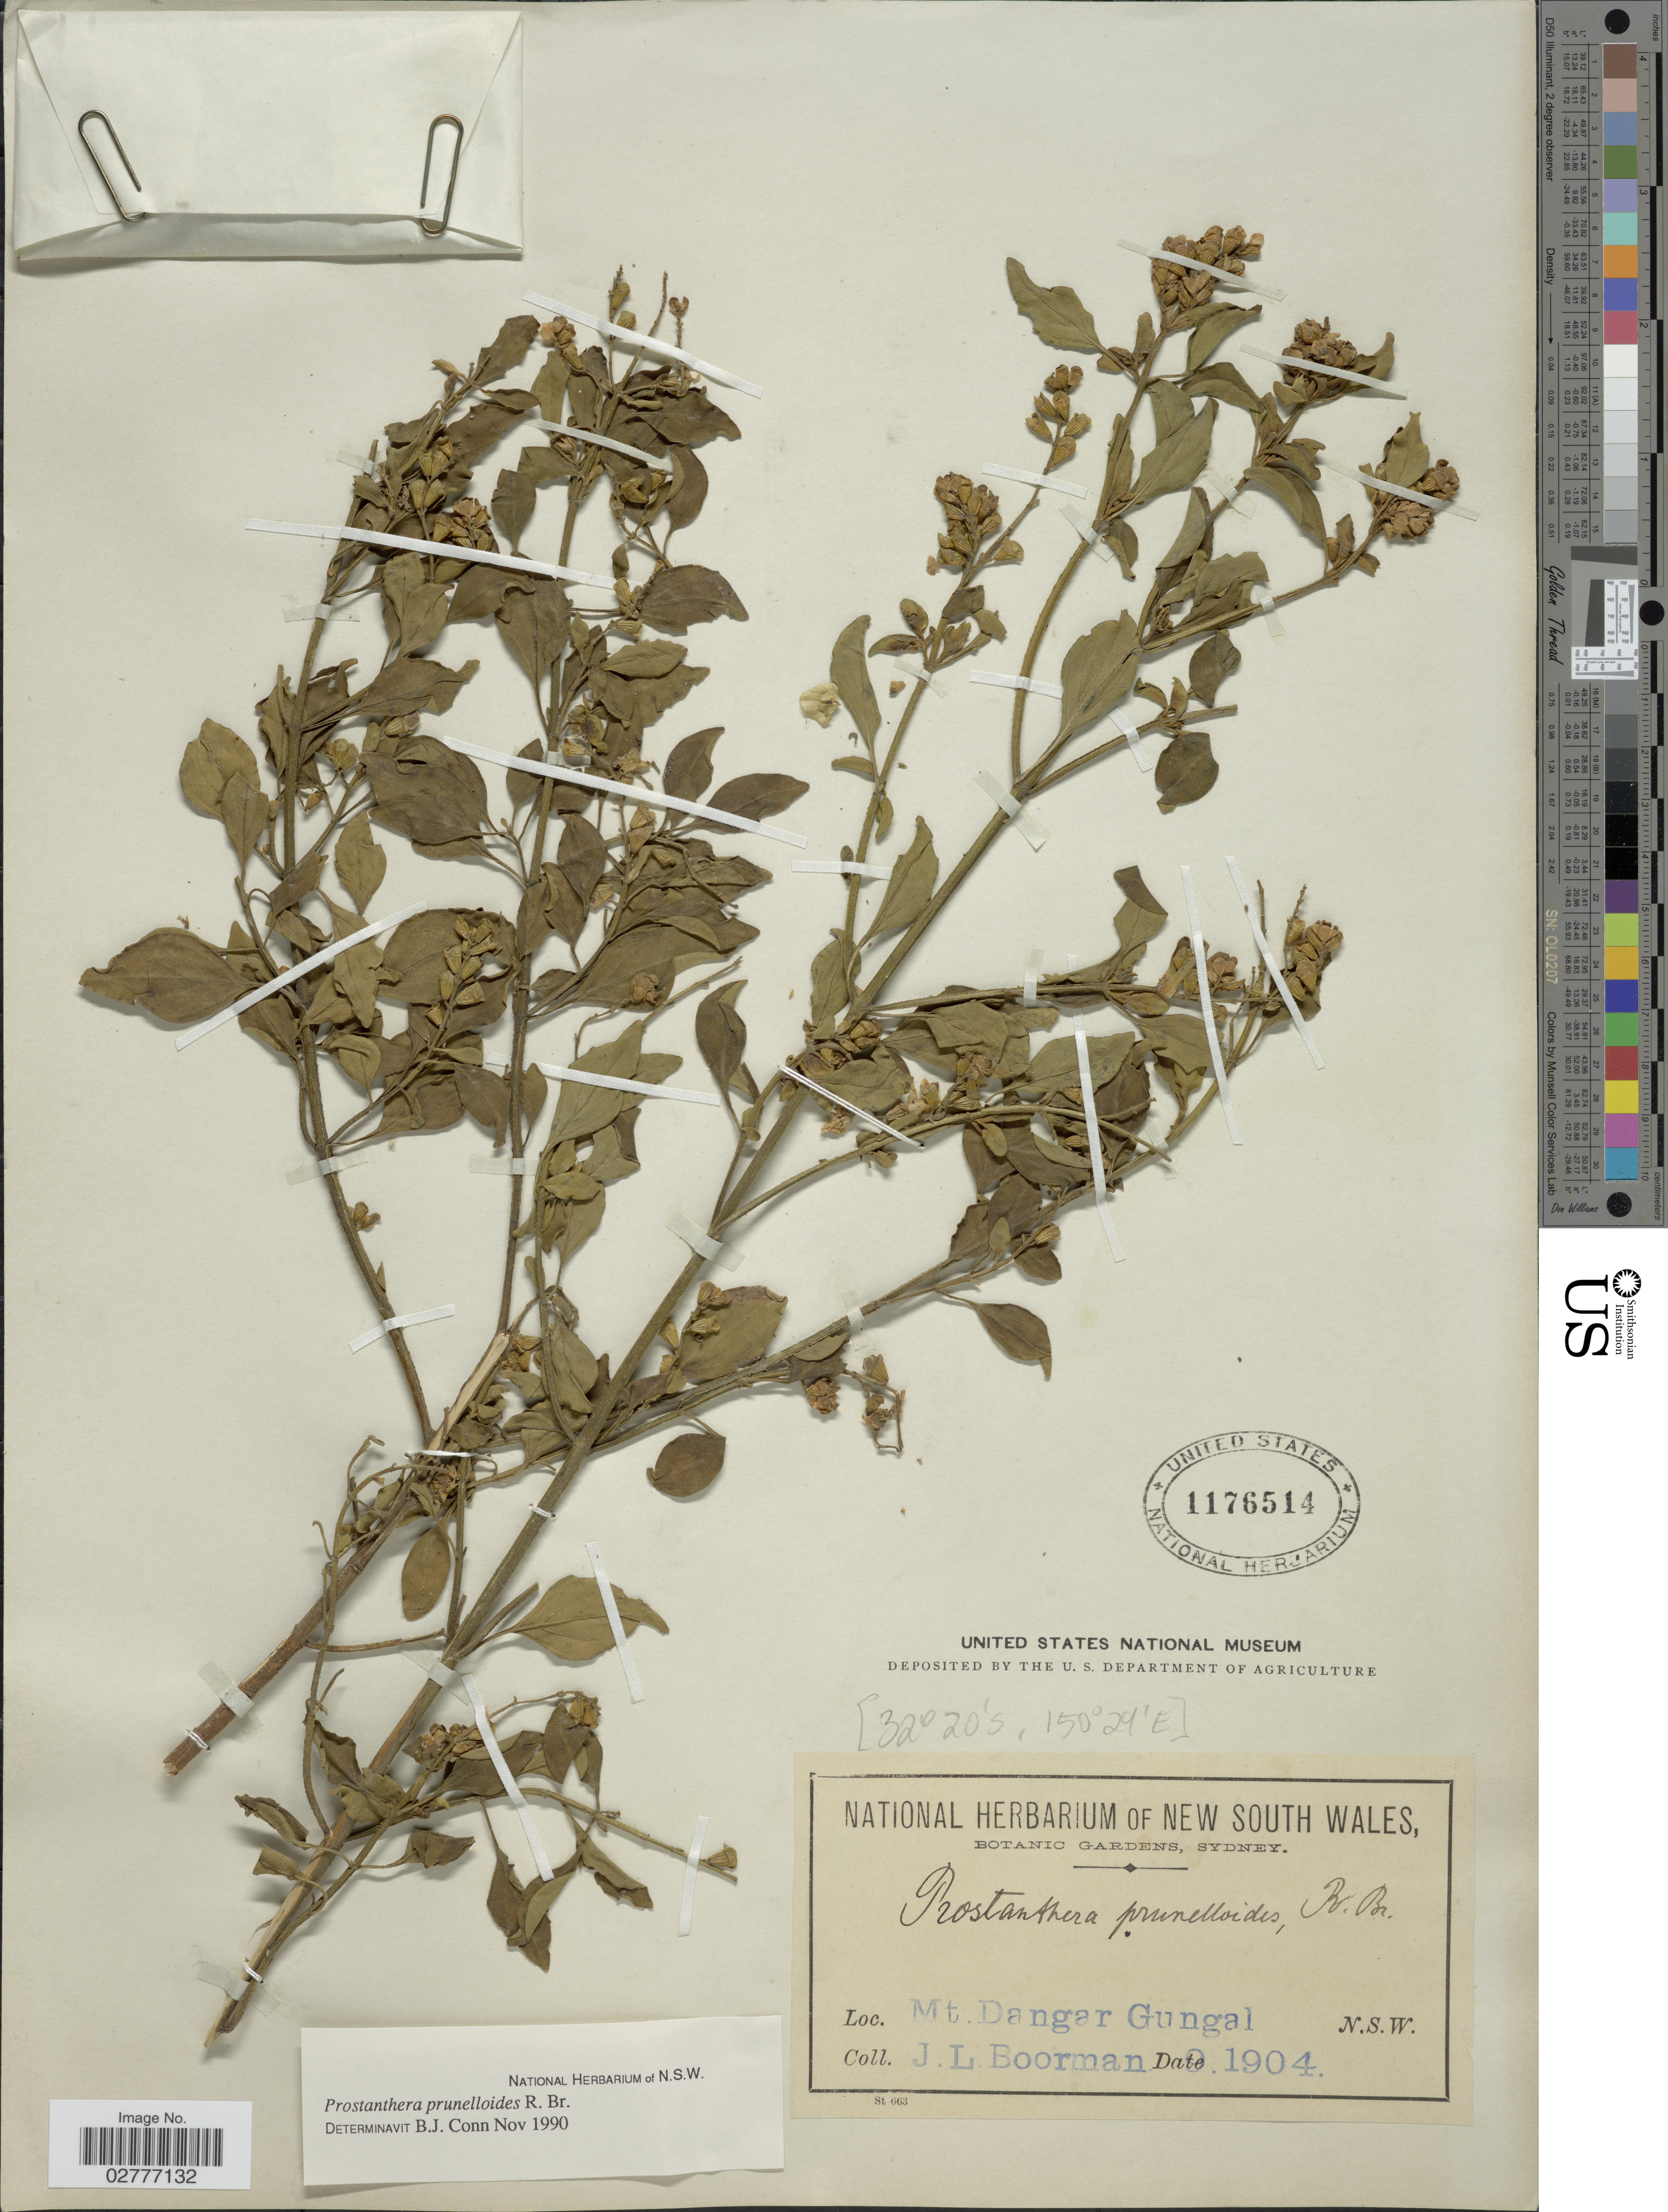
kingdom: Plantae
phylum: Tracheophyta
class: Magnoliopsida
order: Lamiales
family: Lamiaceae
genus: Prostanthera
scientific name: Prostanthera prunelloides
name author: R. Br.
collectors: J. Boorman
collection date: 1904-09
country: Australia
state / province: New South Wales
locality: Mt. Dangar Gungal.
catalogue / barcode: US 1176514